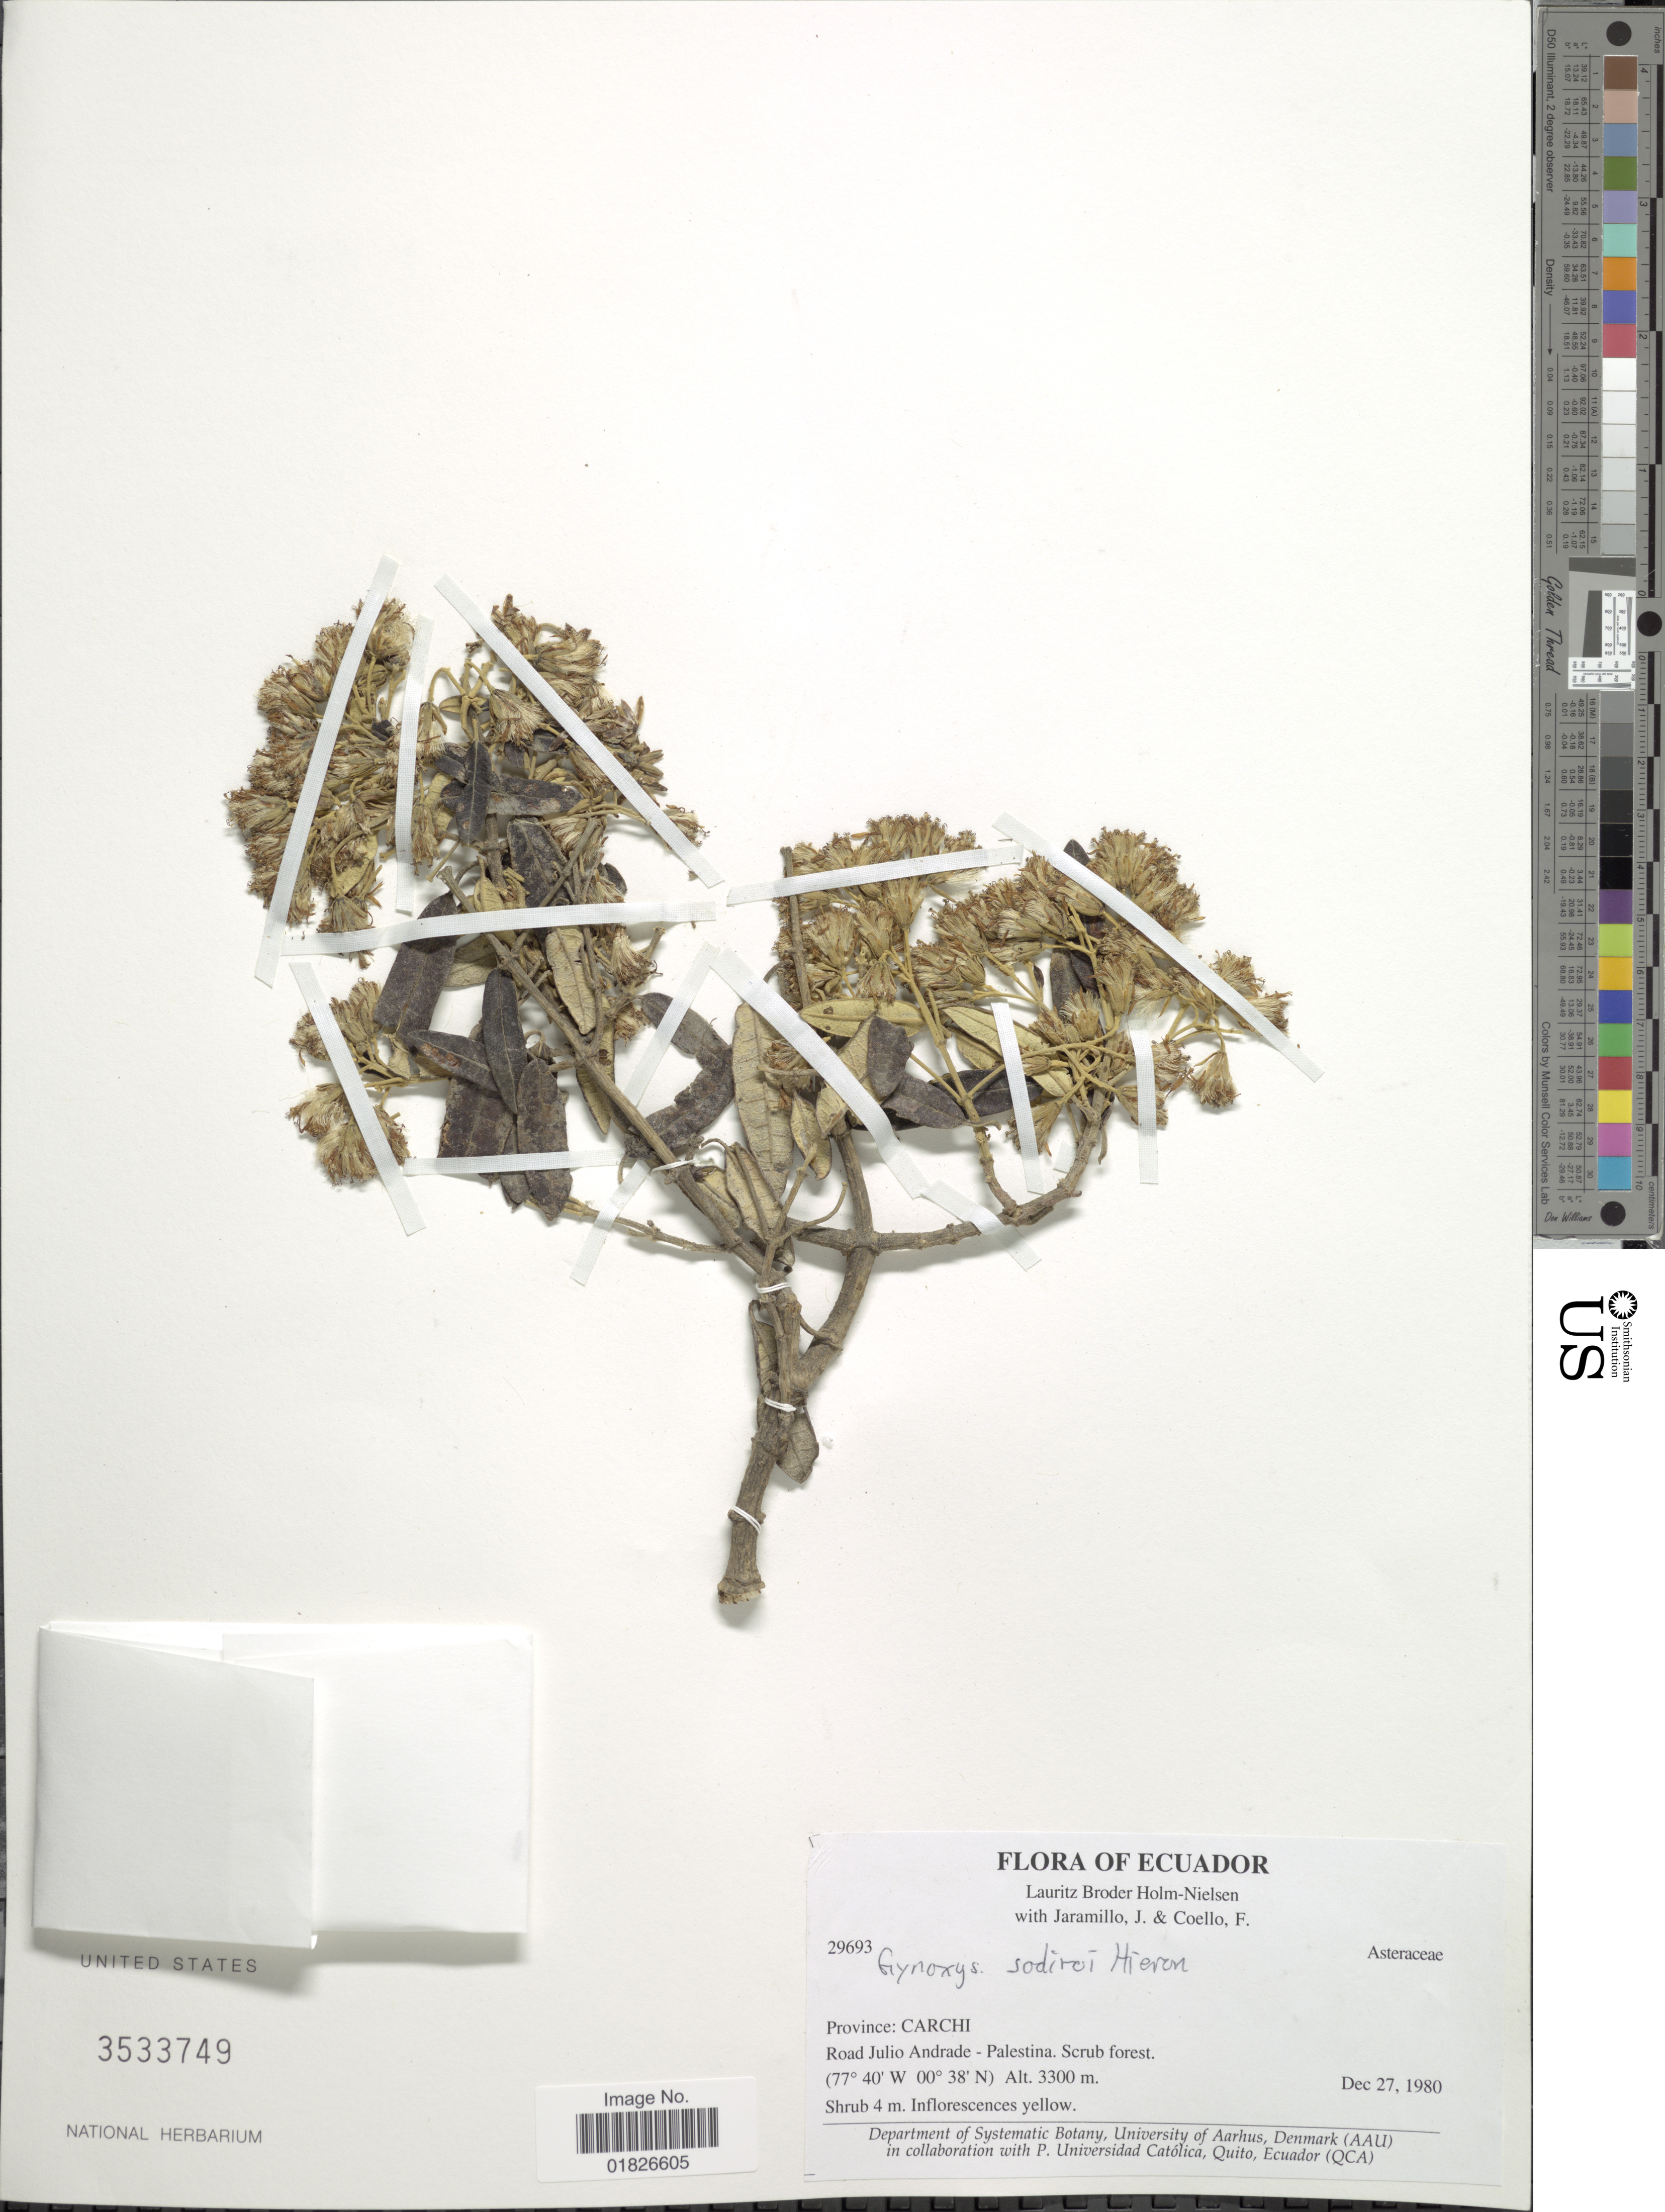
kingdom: Plantae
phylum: Tracheophyta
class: Magnoliopsida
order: Asterales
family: Asteraceae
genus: Gynoxys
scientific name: Gynoxys sodiroi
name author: Hieron.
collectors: L. B. Holm-Nielsen, J. Jaramillo & F. Coello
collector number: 29693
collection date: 1980-12-27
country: Ecuador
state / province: Carchi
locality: Road Julio Andrade-Palestina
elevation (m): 3300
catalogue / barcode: US 3533749